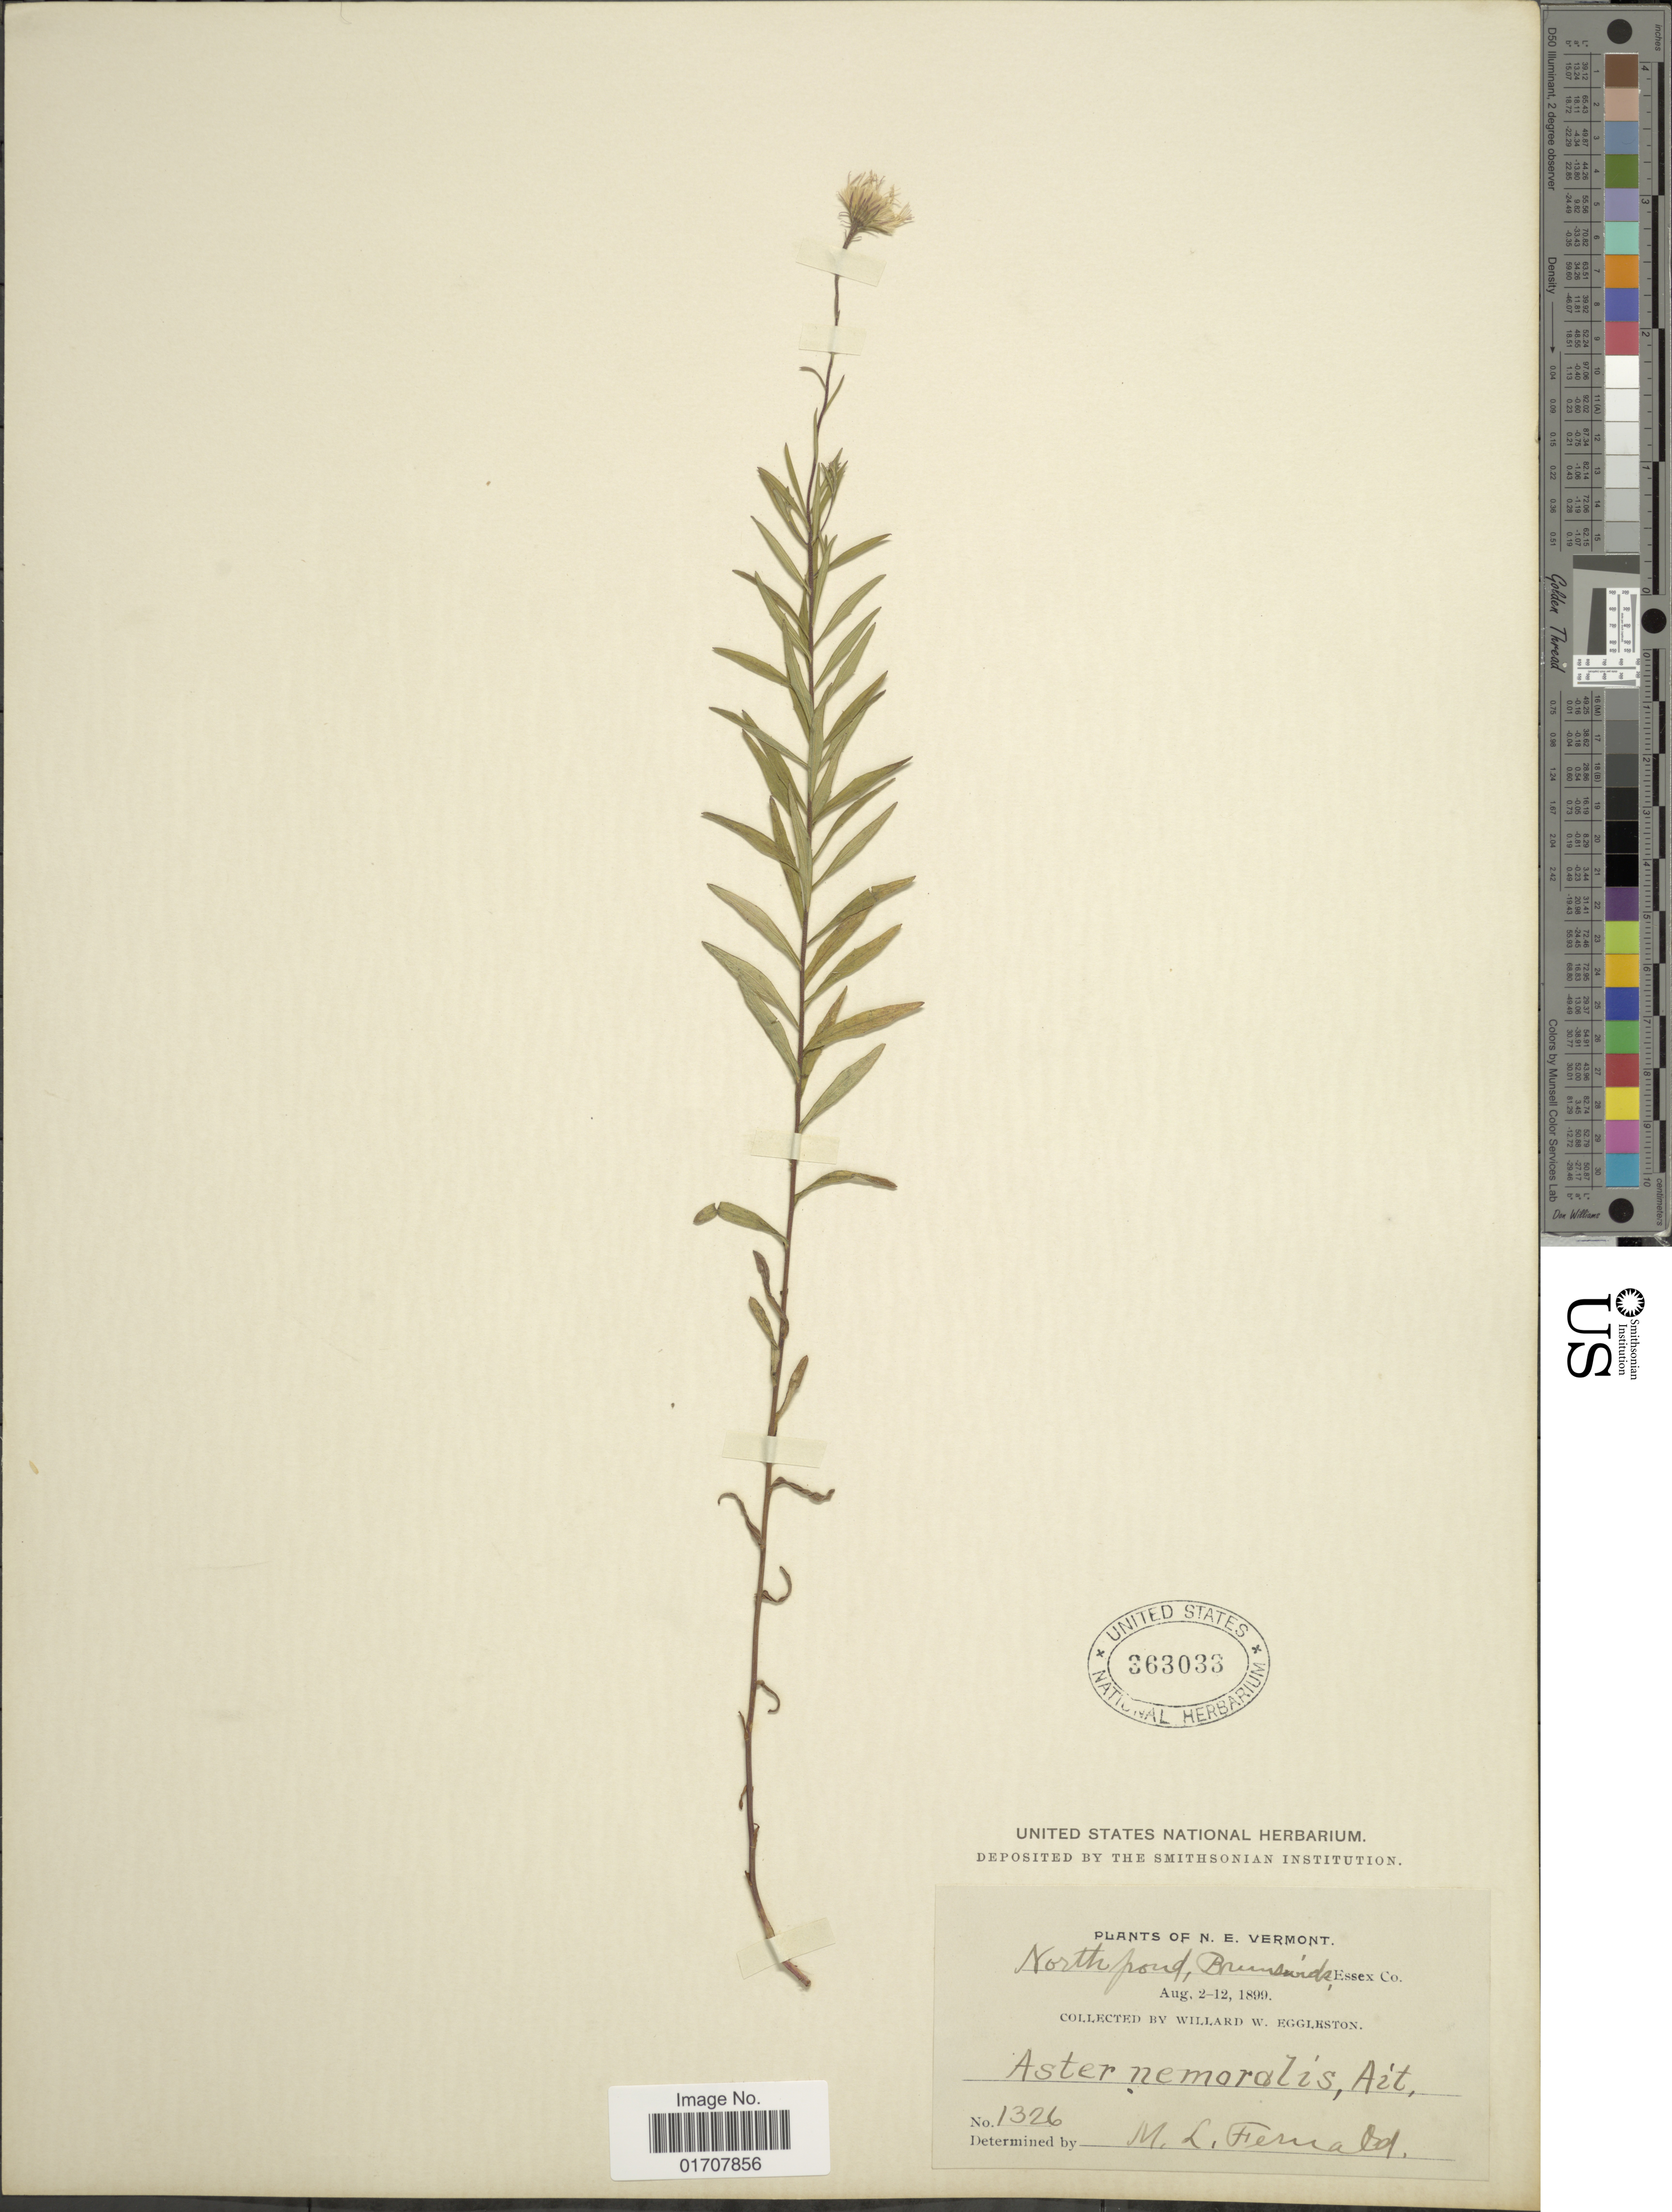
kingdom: Plantae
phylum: Tracheophyta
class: Magnoliopsida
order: Asterales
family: Asteraceae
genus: Oclemena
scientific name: Oclemena nemoralis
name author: (Aiton) Greene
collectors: W. W. Eggleston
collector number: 1326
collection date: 1899-08-02/1899-08-12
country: United States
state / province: Vermont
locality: N.E. Vermont, North frond, Brunswick, Essex Co.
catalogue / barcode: US 363033